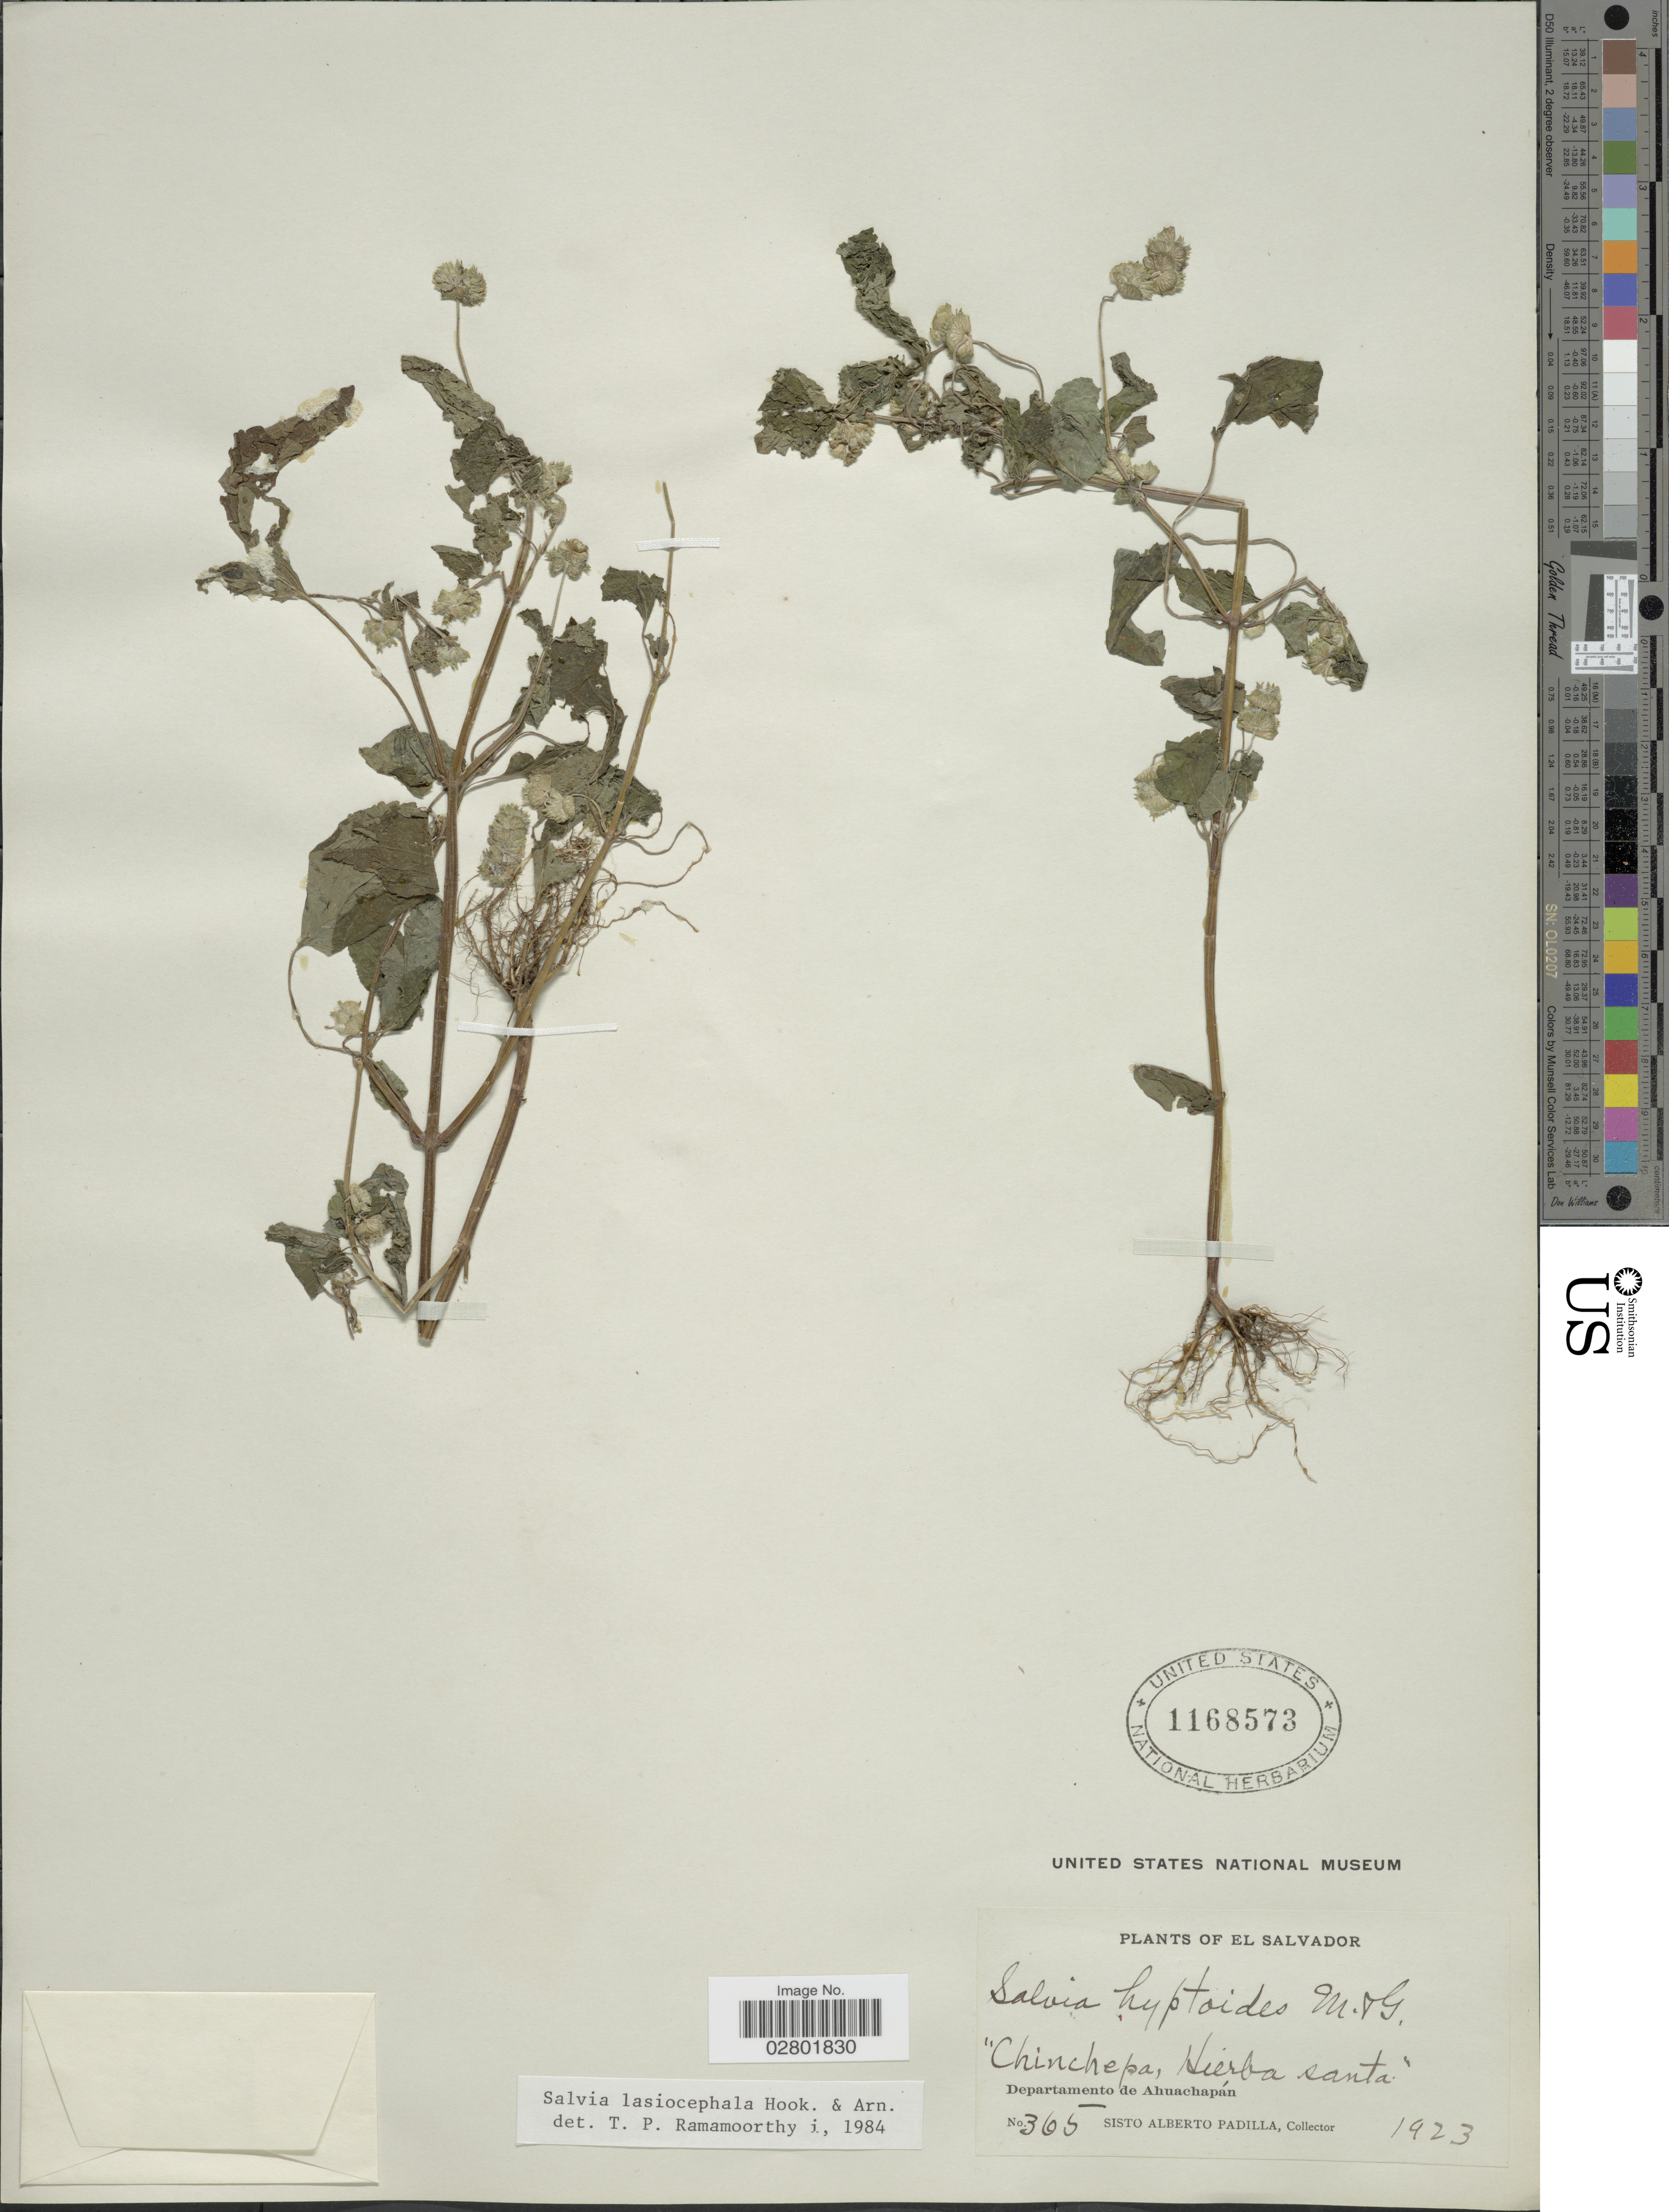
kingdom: Plantae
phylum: Tracheophyta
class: Magnoliopsida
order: Lamiales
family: Lamiaceae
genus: Salvia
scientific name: Salvia lasiocephala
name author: Hook. & Arn.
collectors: S. A. Padilla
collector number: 365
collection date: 1923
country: El Salvador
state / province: Ahuachapan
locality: Chinchepa, Hierba santa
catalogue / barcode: US 1168573